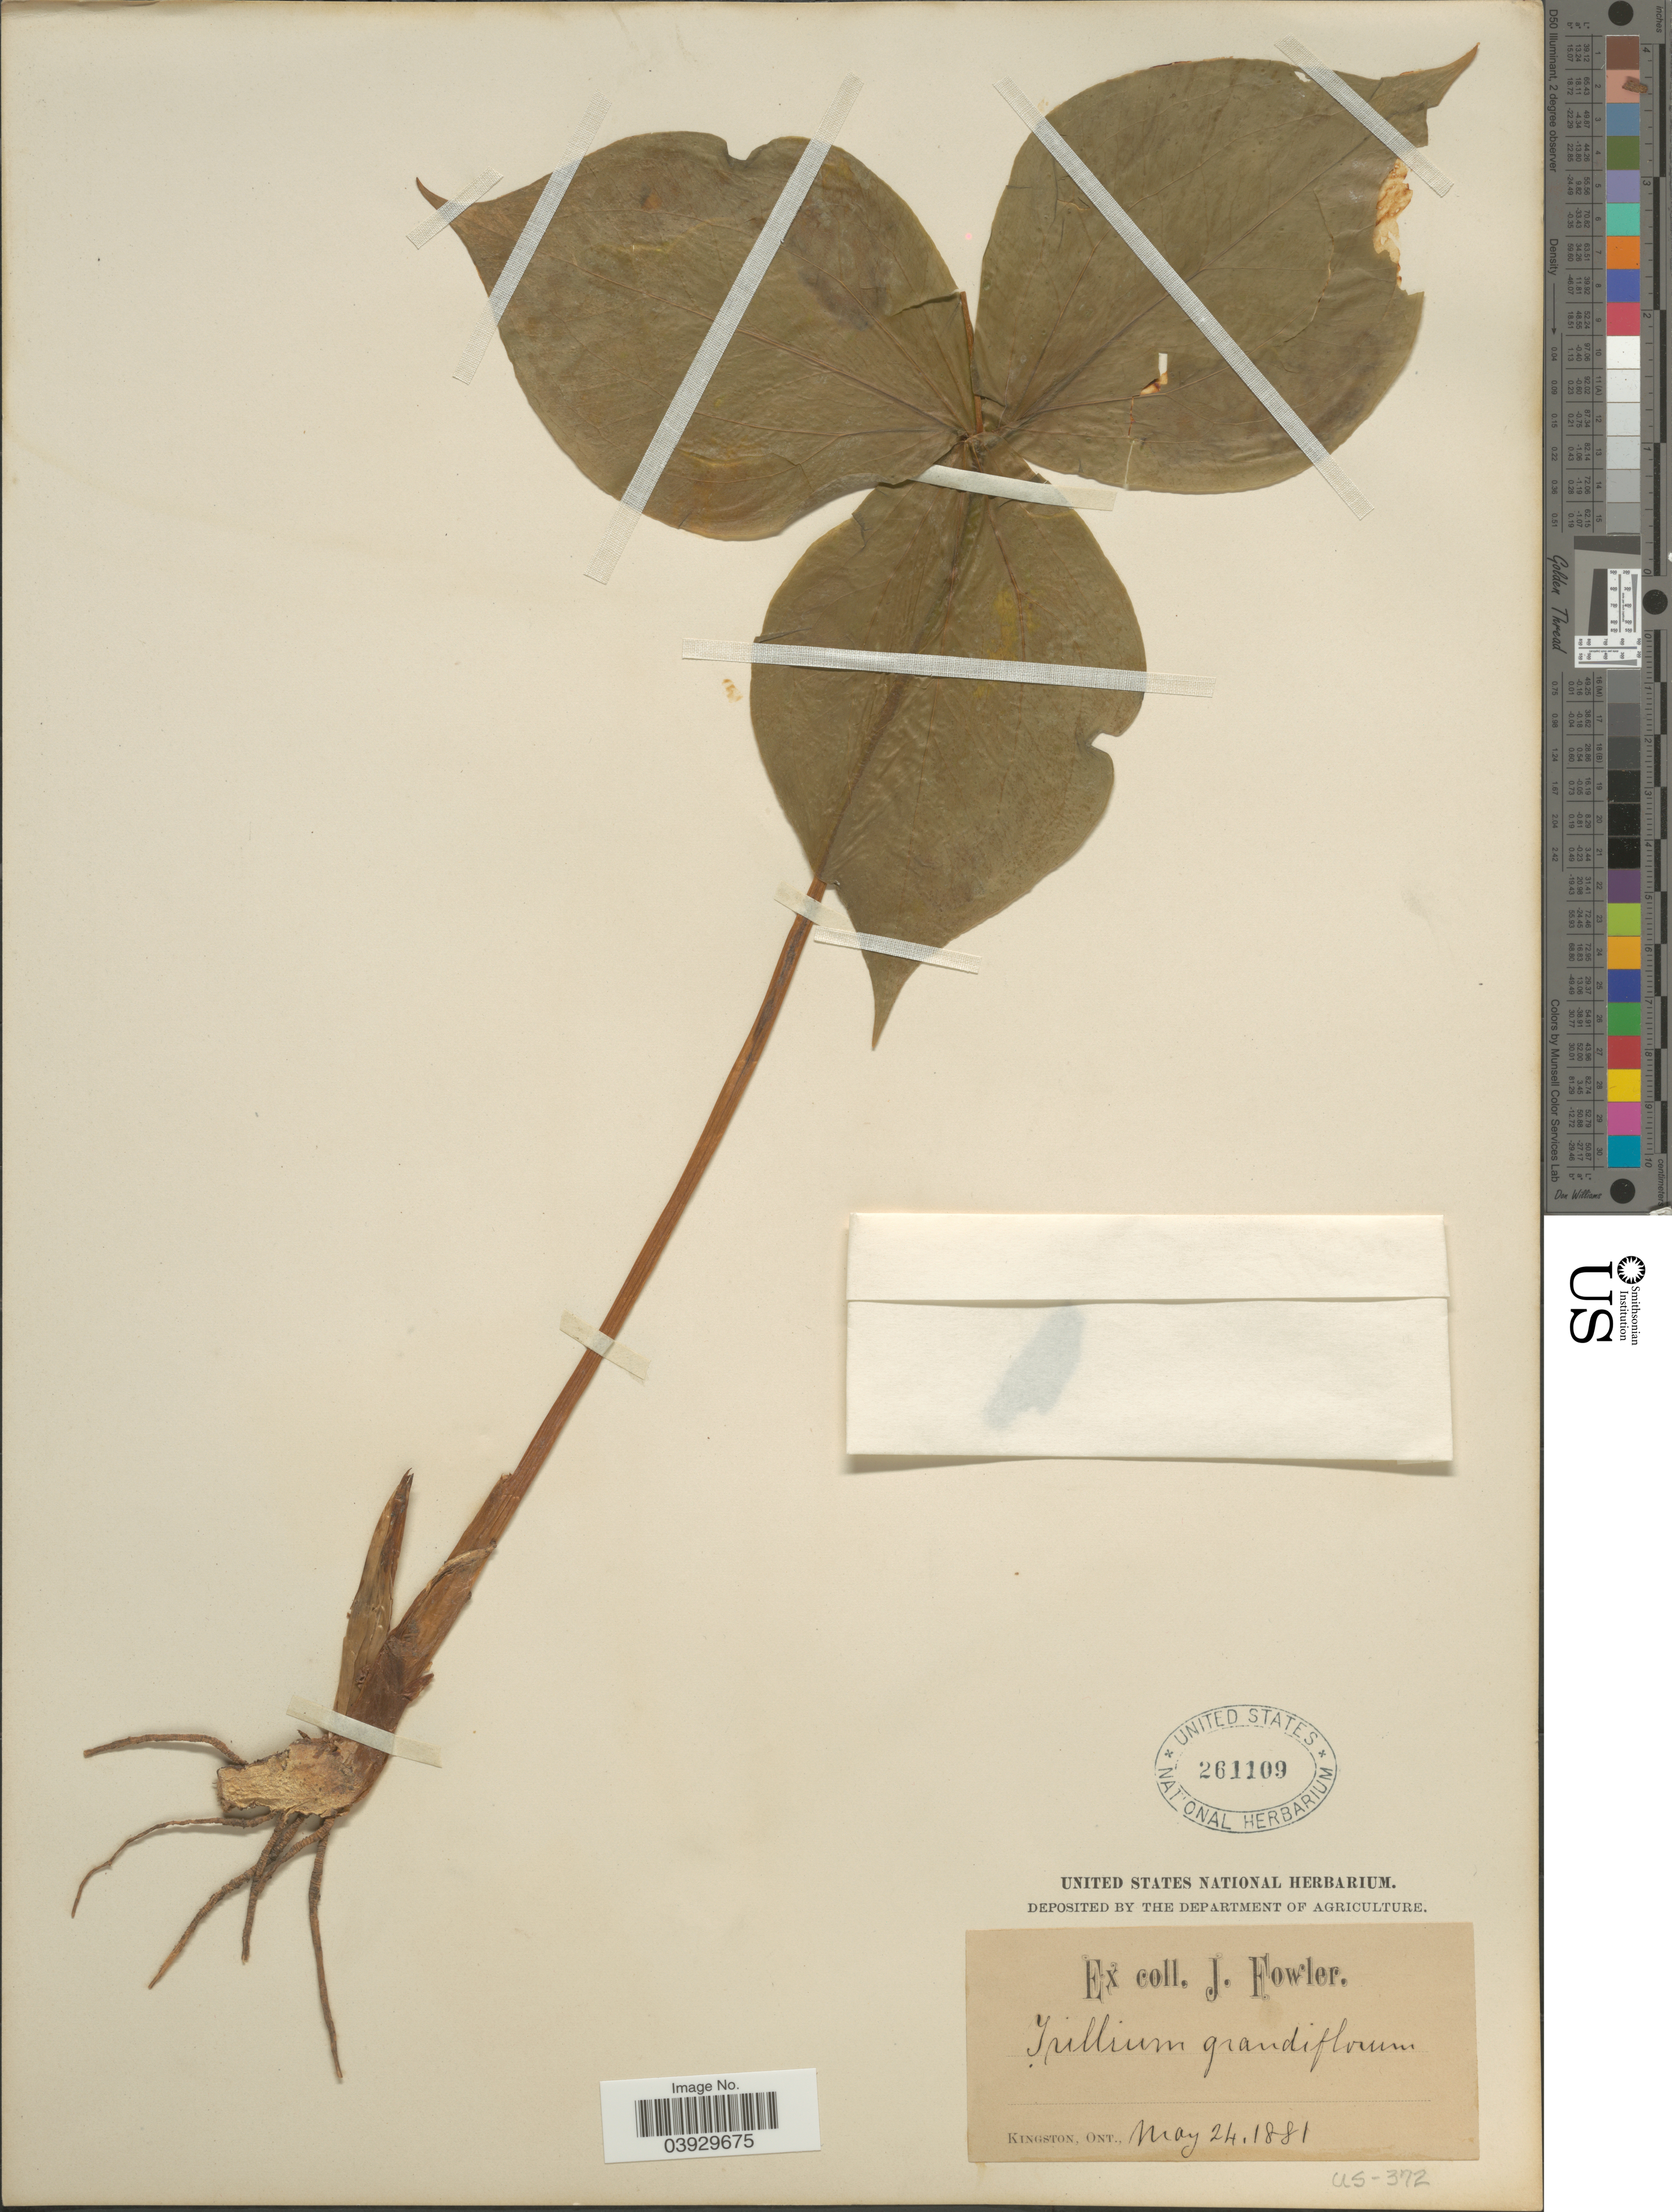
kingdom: Plantae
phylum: Tracheophyta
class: Liliopsida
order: Liliales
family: Melanthiaceae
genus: Trillium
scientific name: Trillium grandiflorum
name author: (Michx.) Salisb.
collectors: J. Fowler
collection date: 1881-05-24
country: Canada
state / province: Ontario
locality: Kingston.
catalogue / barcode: US 261109